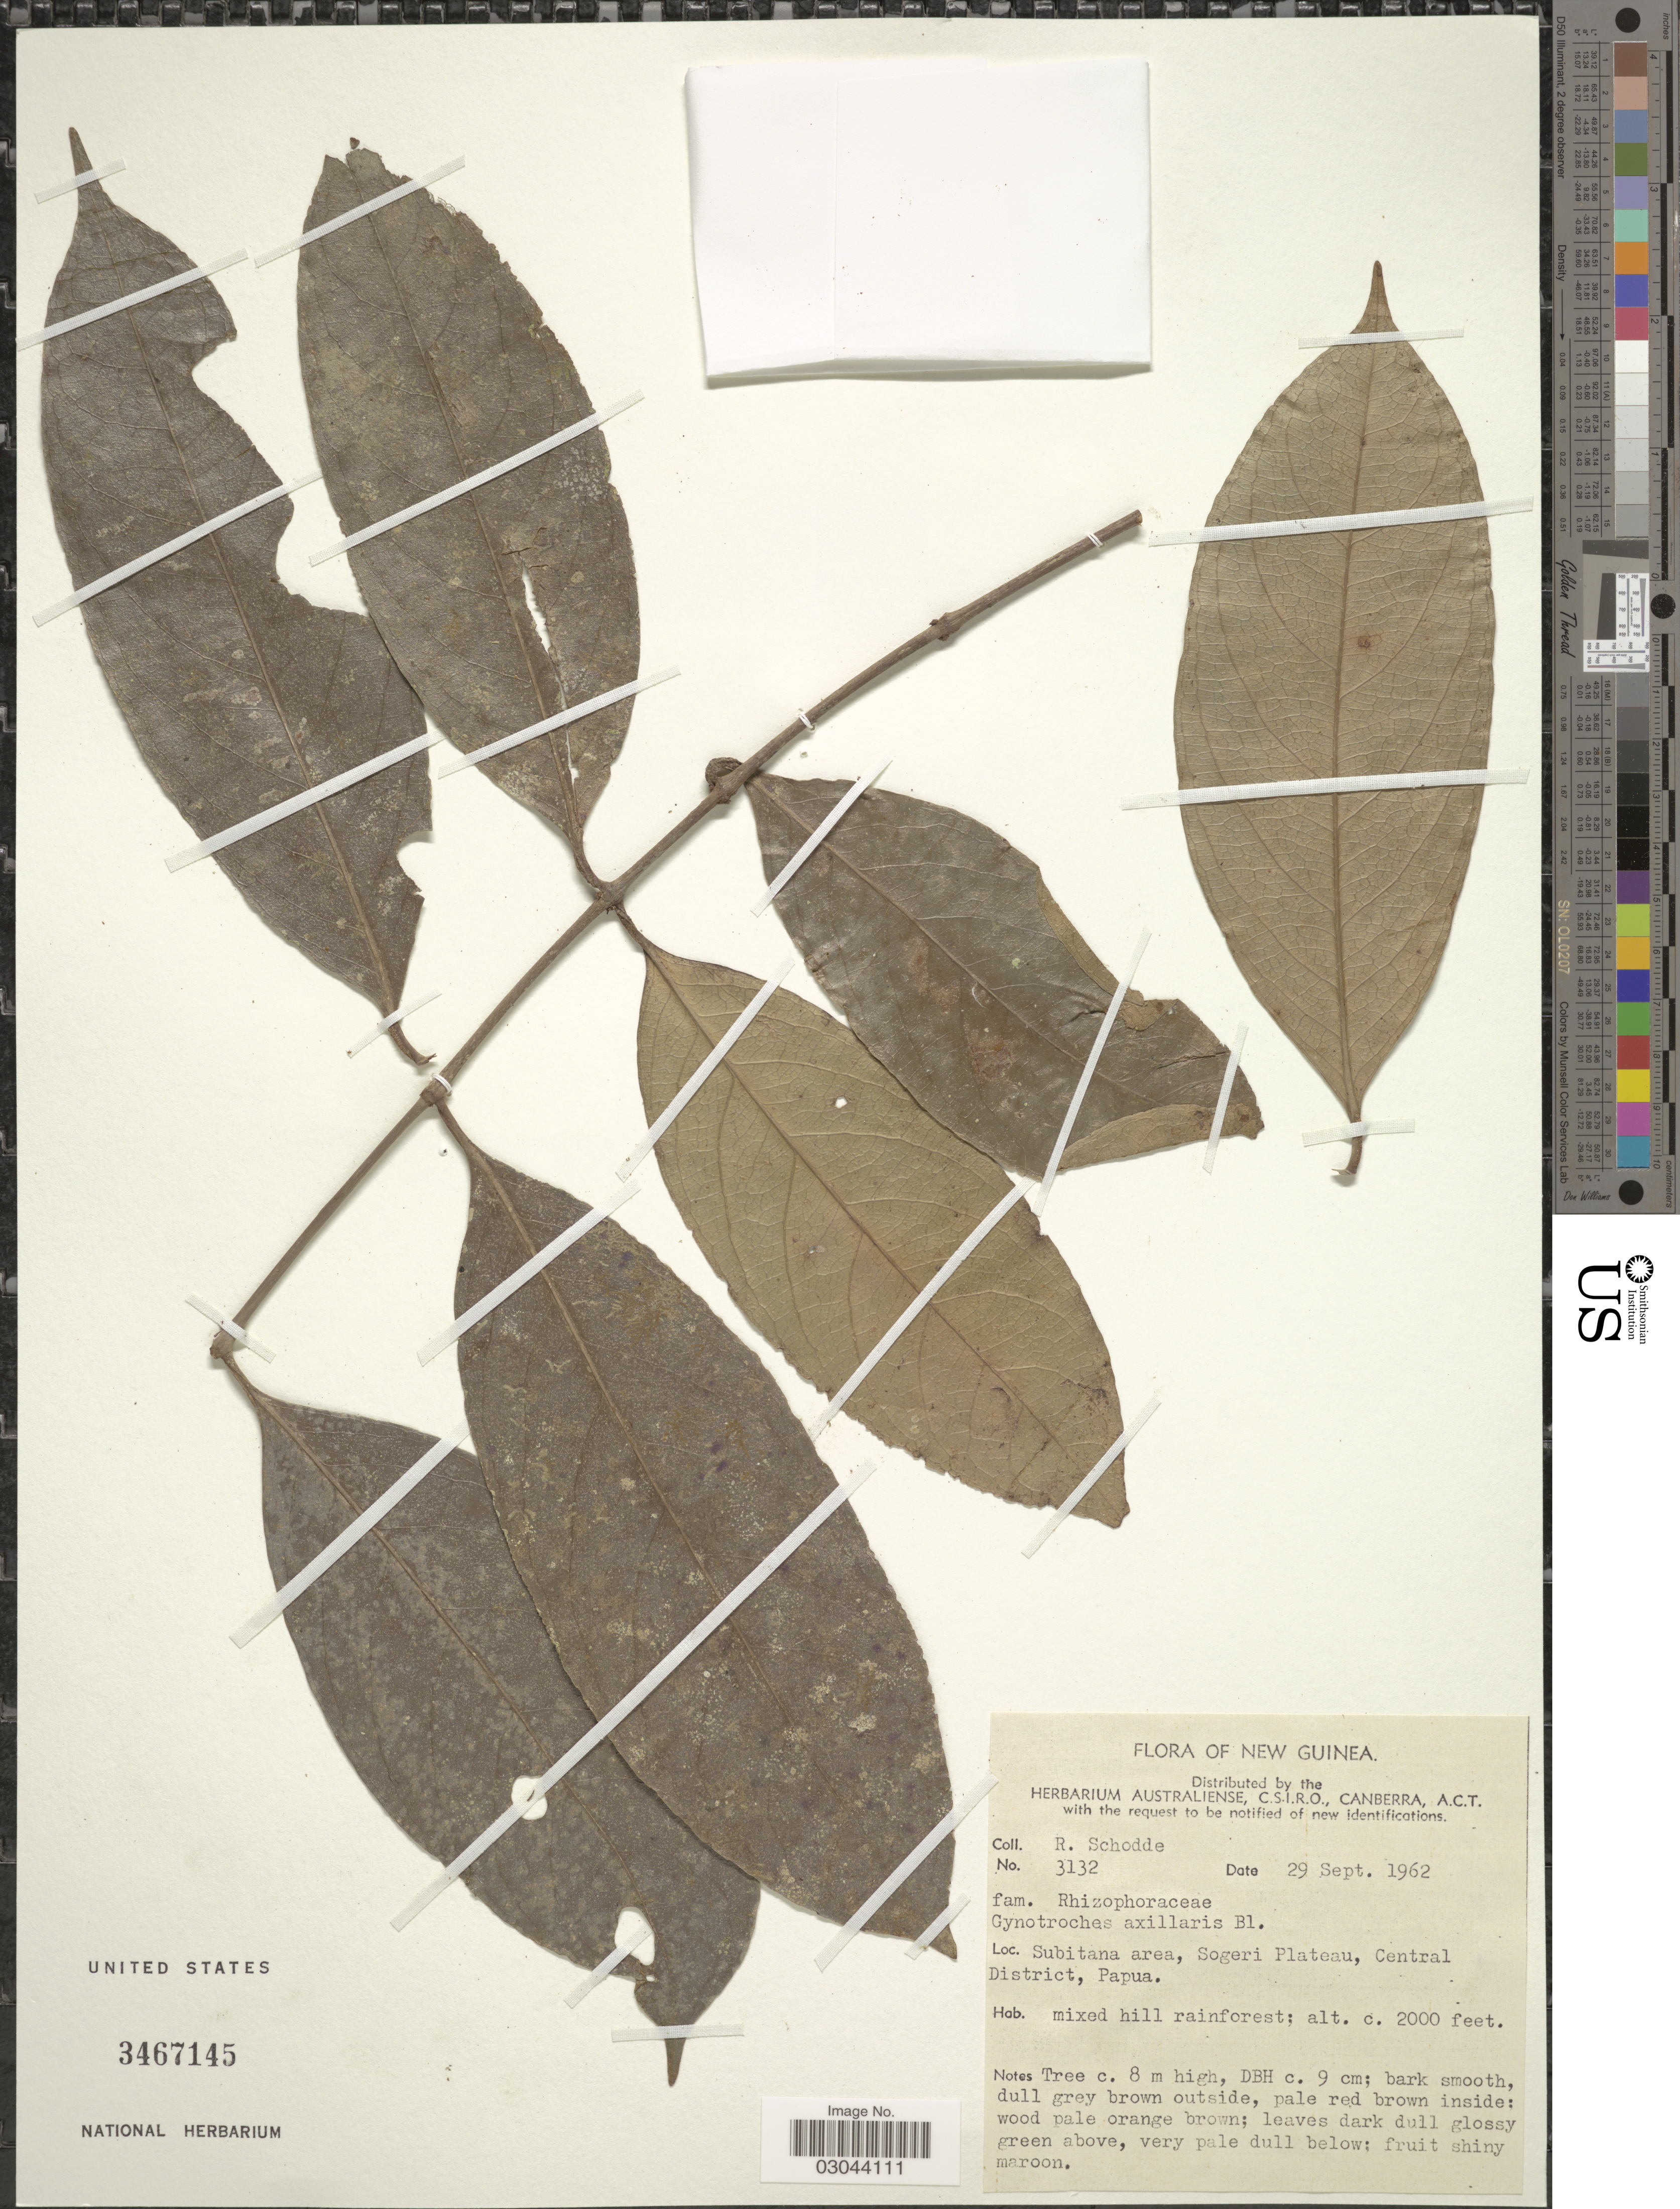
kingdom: Plantae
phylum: Tracheophyta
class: Magnoliopsida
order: Malpighiales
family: Rhizophoraceae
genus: Gynotroches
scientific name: Gynotroches axillaris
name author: Blume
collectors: R. Schodde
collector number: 3132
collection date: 1962-09-29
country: Papua New Guinea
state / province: Central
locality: New Guinea. Subitana area, Sogeri Plateau, Central District, Papua.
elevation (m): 610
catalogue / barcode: US 3467145